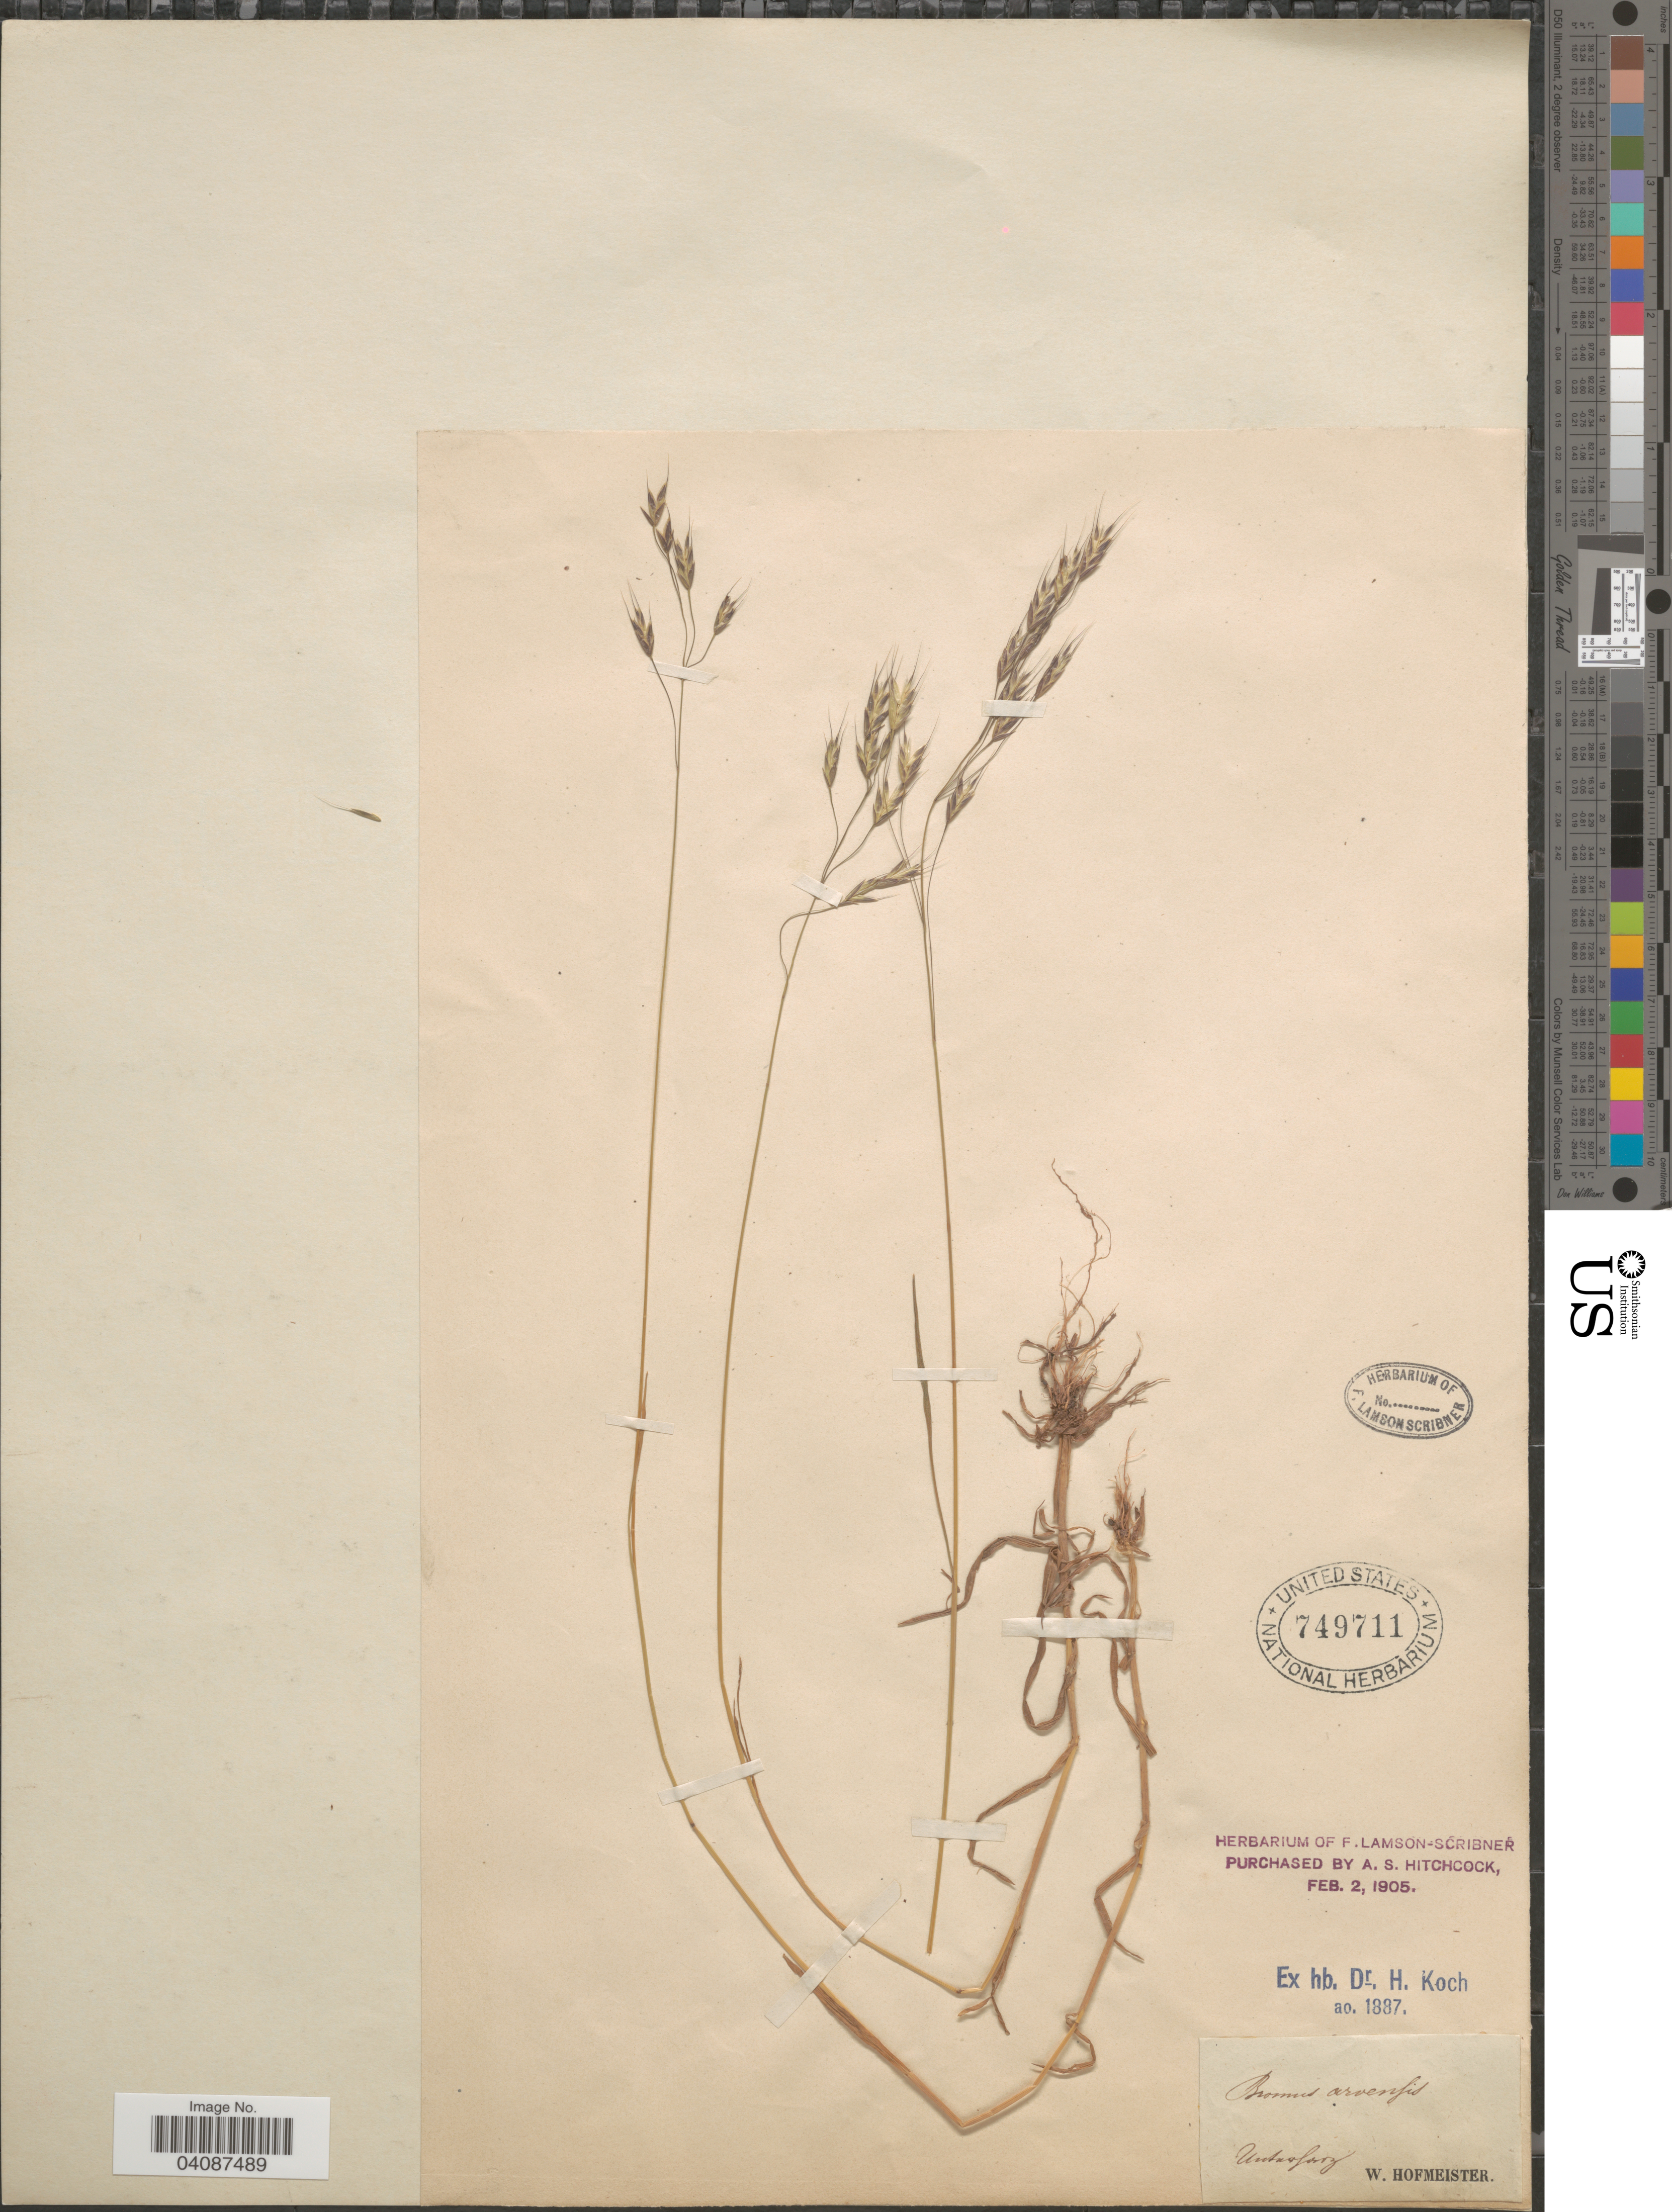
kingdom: Plantae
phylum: Tracheophyta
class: Liliopsida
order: Poales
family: Poaceae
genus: Bromus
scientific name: Bromus arvensis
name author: L.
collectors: W. Hofmeister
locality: Unterforz.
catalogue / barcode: US 749711